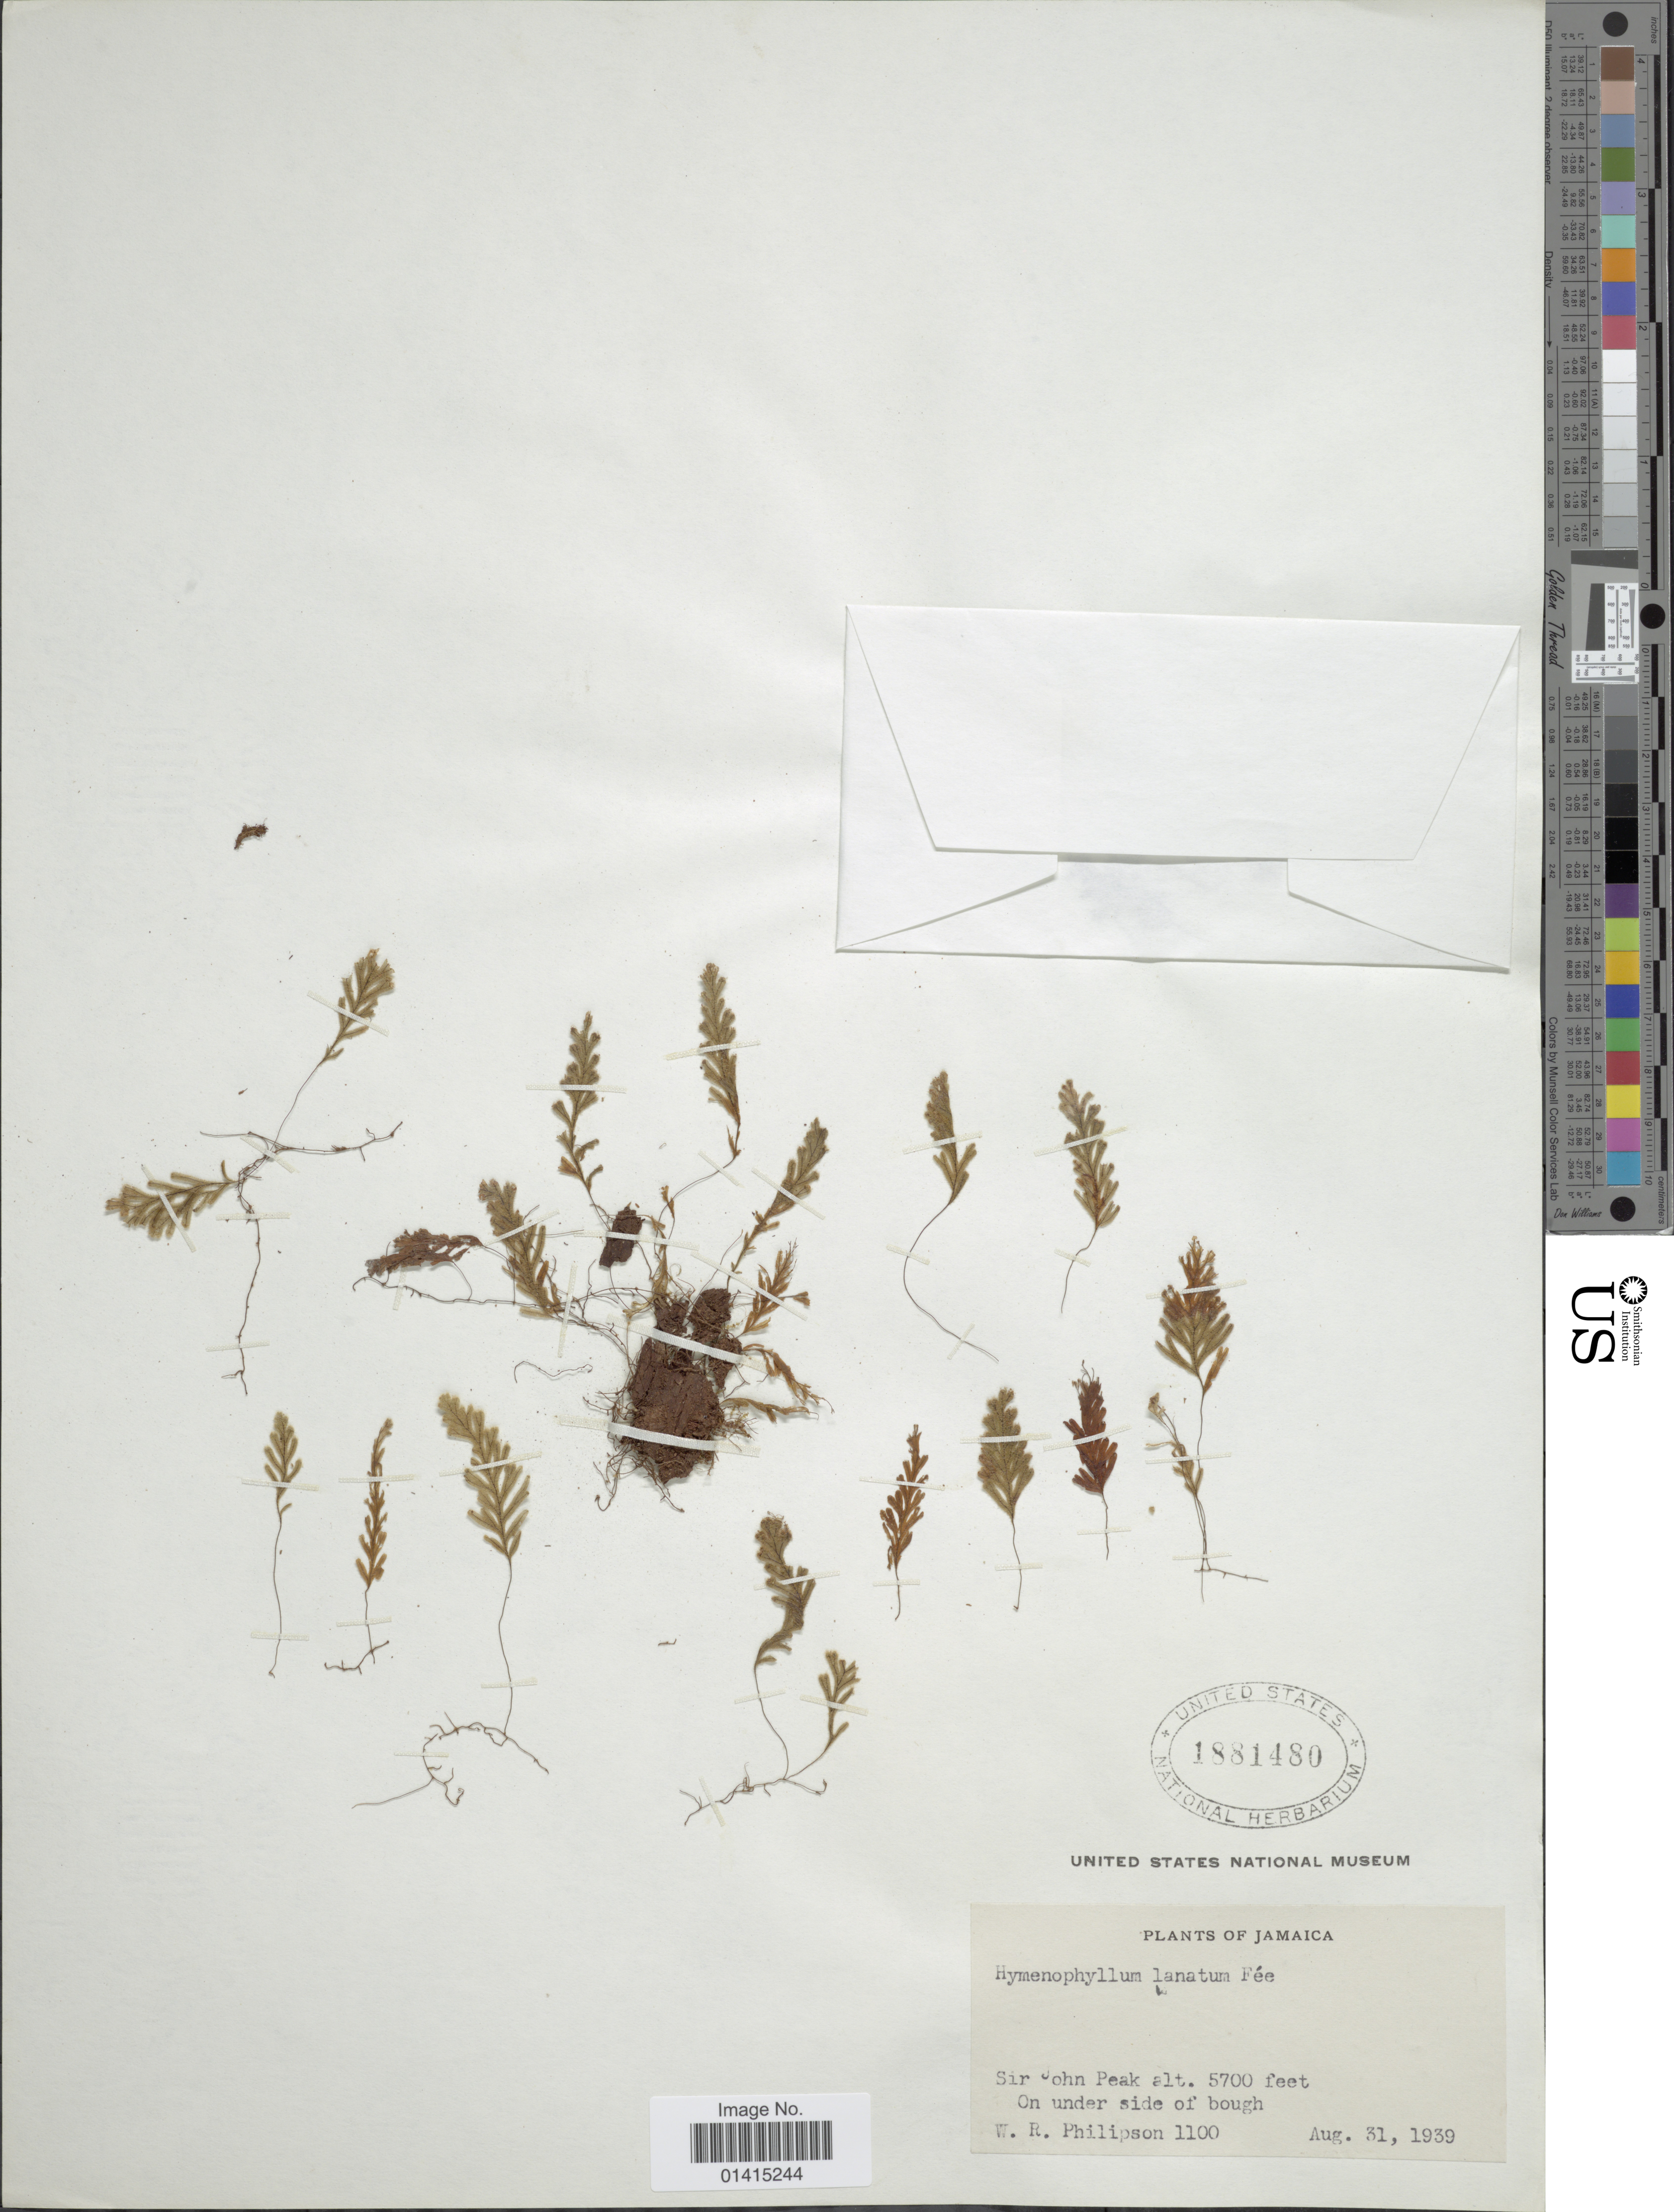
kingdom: Plantae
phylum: Tracheophyta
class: Polypodiopsida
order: Hymenophyllales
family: Hymenophyllaceae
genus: Hymenophyllum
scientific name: Hymenophyllum lanatum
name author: Fée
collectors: W. R. Philipson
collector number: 1100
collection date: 1939-08-31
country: Jamaica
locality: Sir John Peak, on under side of bough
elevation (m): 1737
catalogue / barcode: US 1881480